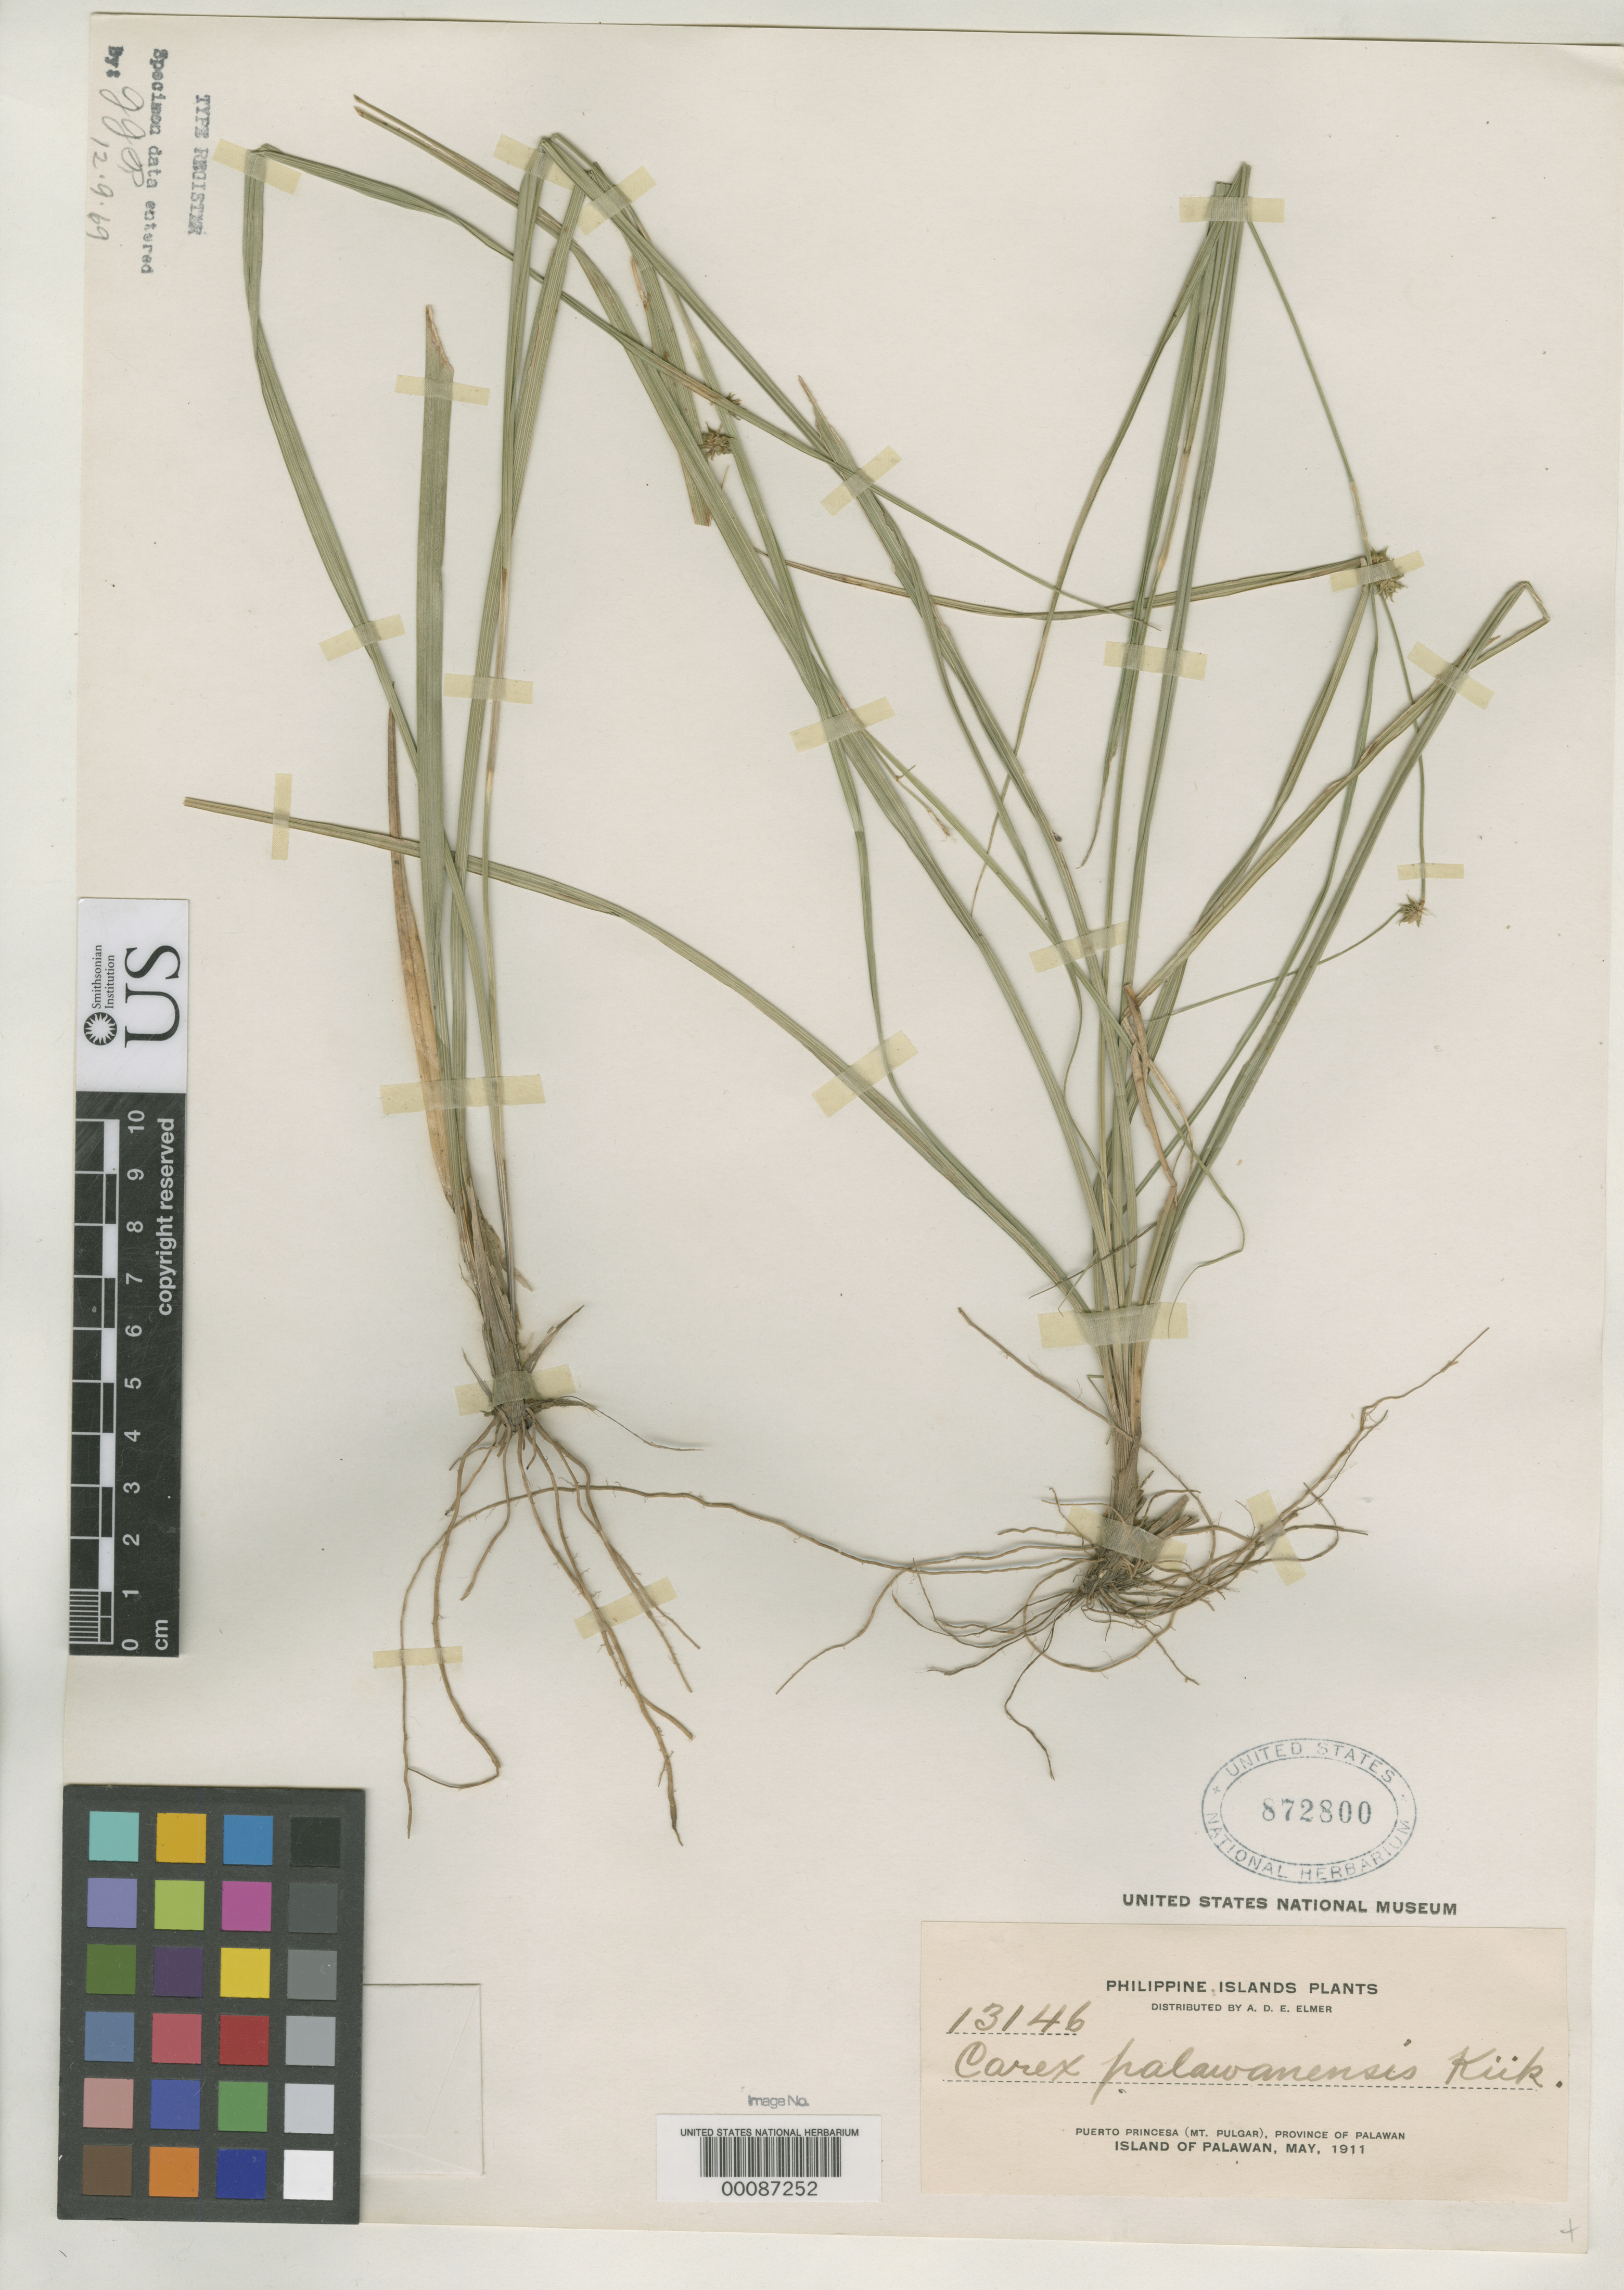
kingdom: Plantae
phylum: Tracheophyta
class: Liliopsida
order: Poales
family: Cyperaceae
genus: Carex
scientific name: Carex palawanensis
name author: Kük. in Elmer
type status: Isotype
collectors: A. D. E. Elmer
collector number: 13146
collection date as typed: May 1911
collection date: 1911-05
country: Philippines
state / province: Mimaropa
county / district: Palawan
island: Palawan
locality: Puerto Princesa (Mt. Pulgar), province of Palawan, Island of Palawan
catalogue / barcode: US 872800